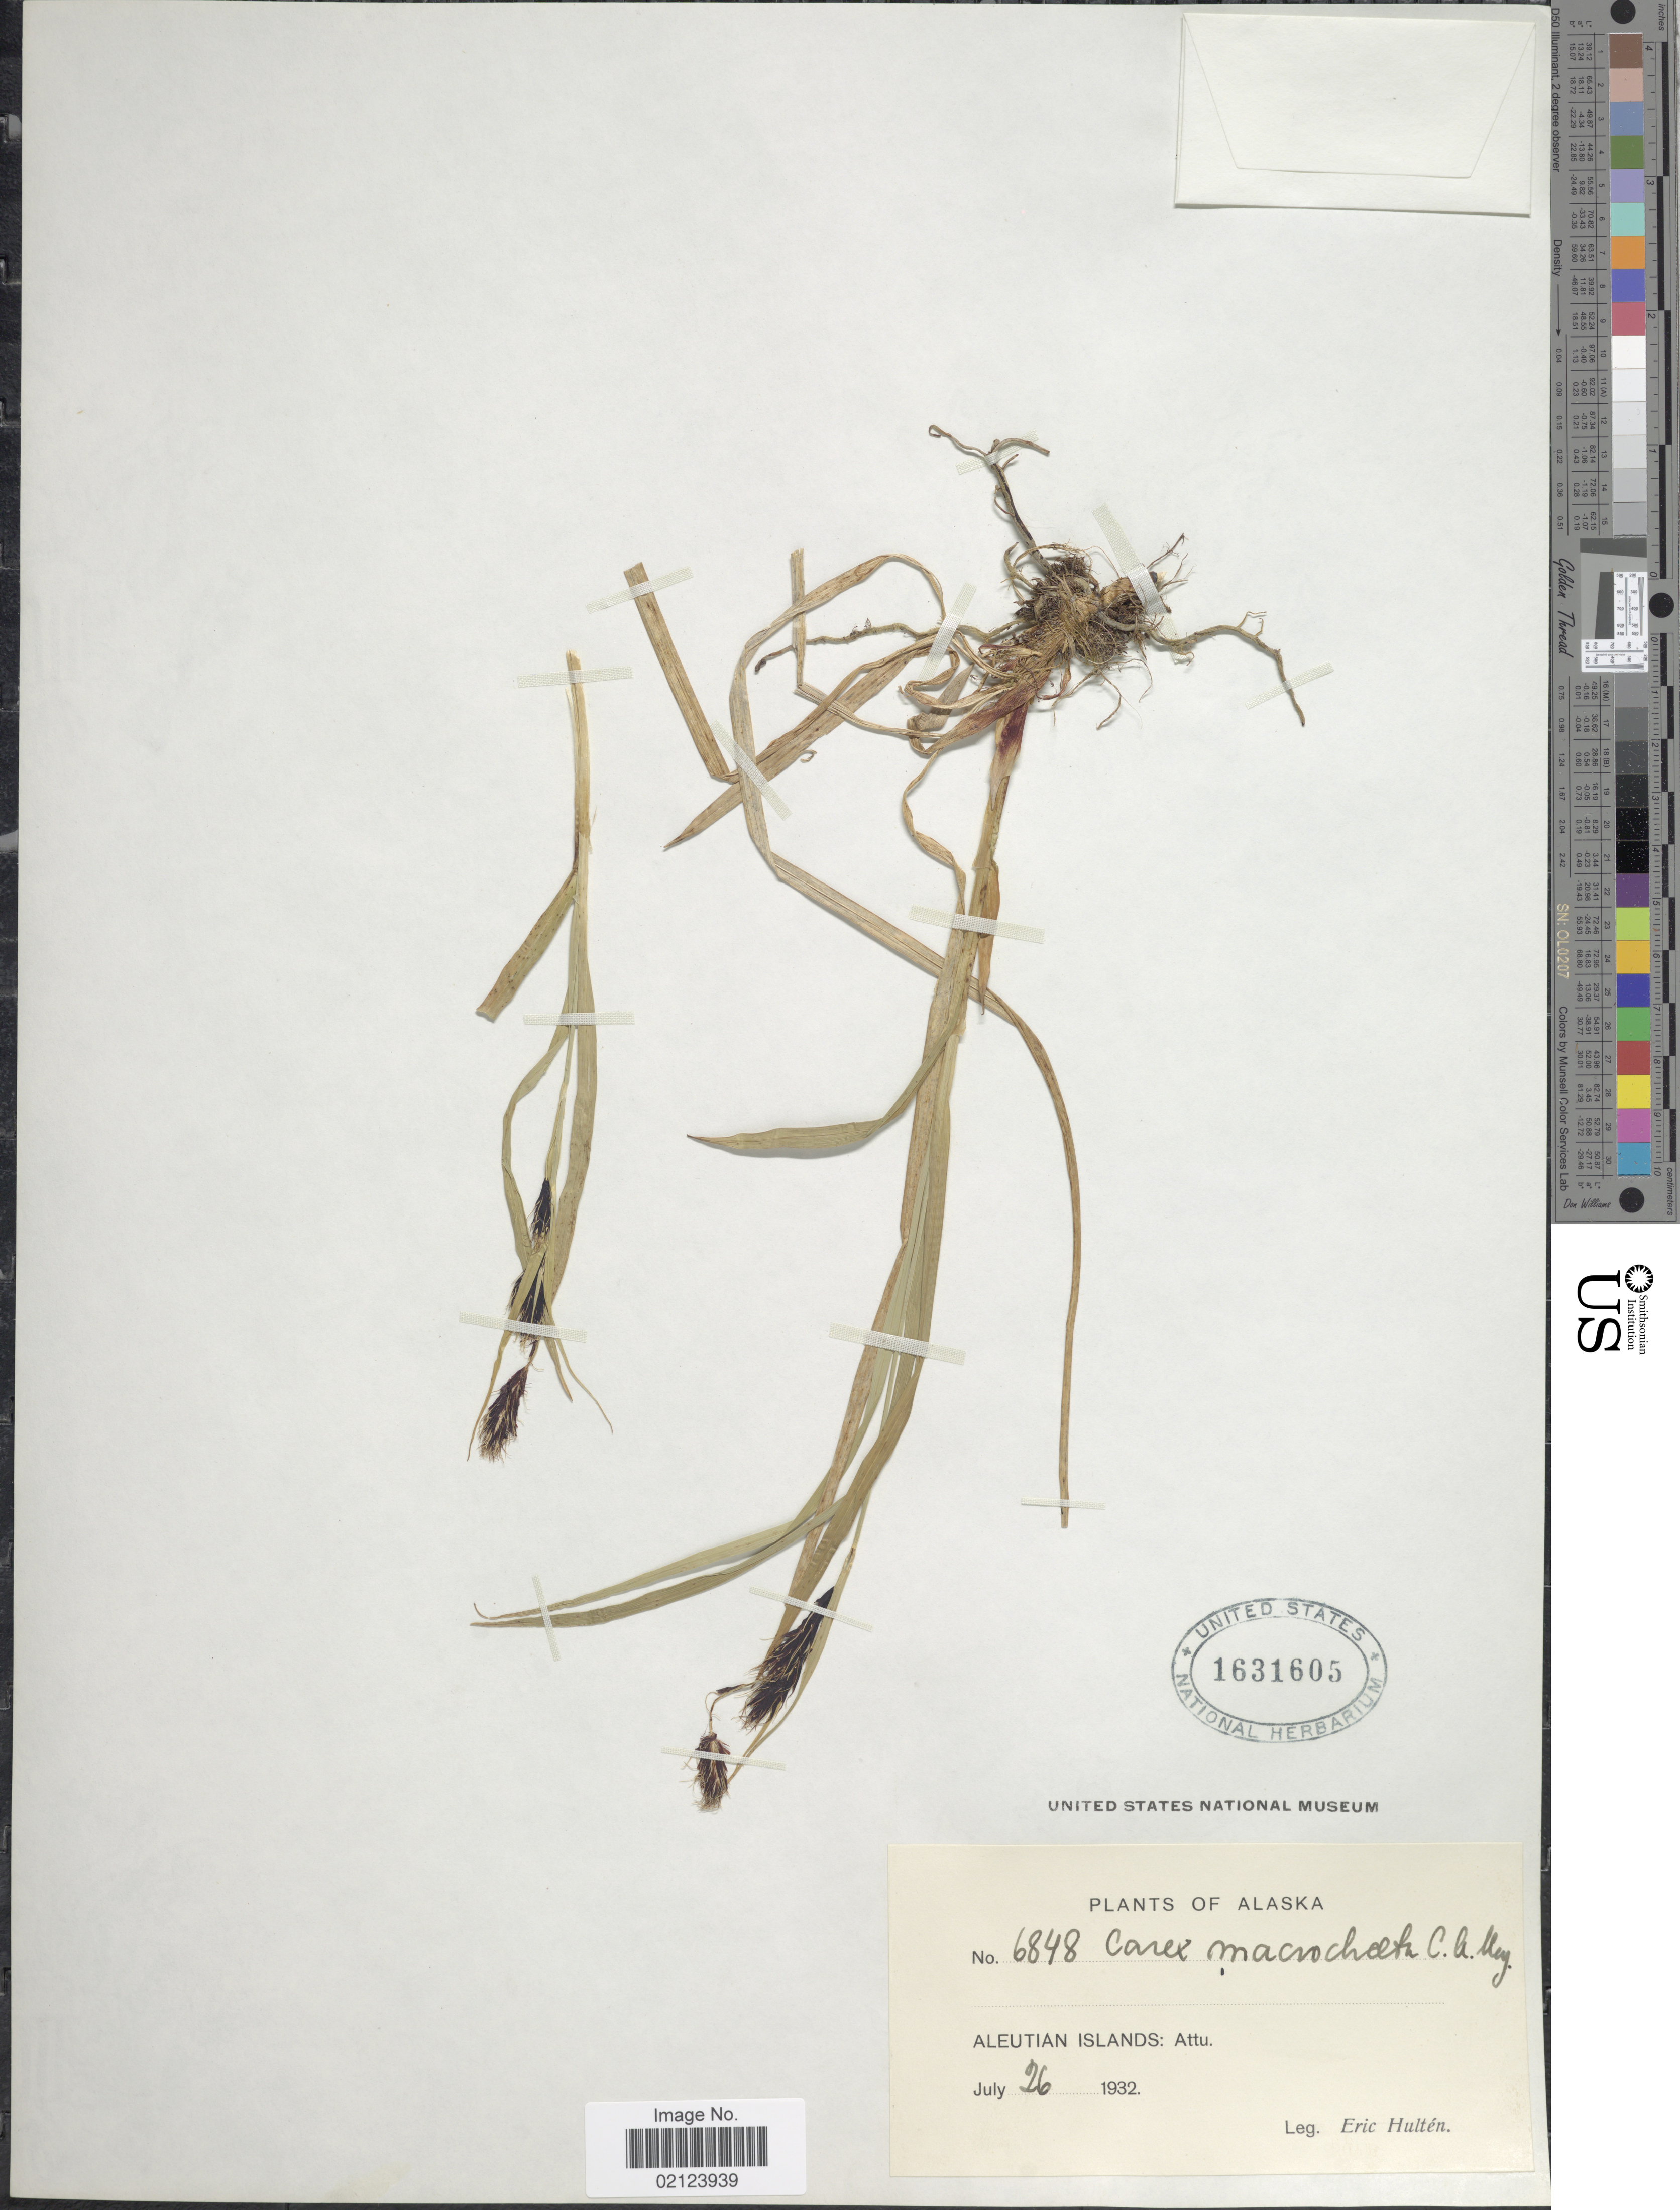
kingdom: Plantae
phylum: Tracheophyta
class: Liliopsida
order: Poales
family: Cyperaceae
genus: Carex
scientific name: Carex macrochaeta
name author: C.A. Mey.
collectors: E. G. Hultén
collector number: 6848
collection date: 1932-07-26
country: United States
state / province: Alaska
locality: Aleutian Islands: Attu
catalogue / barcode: US 1631605